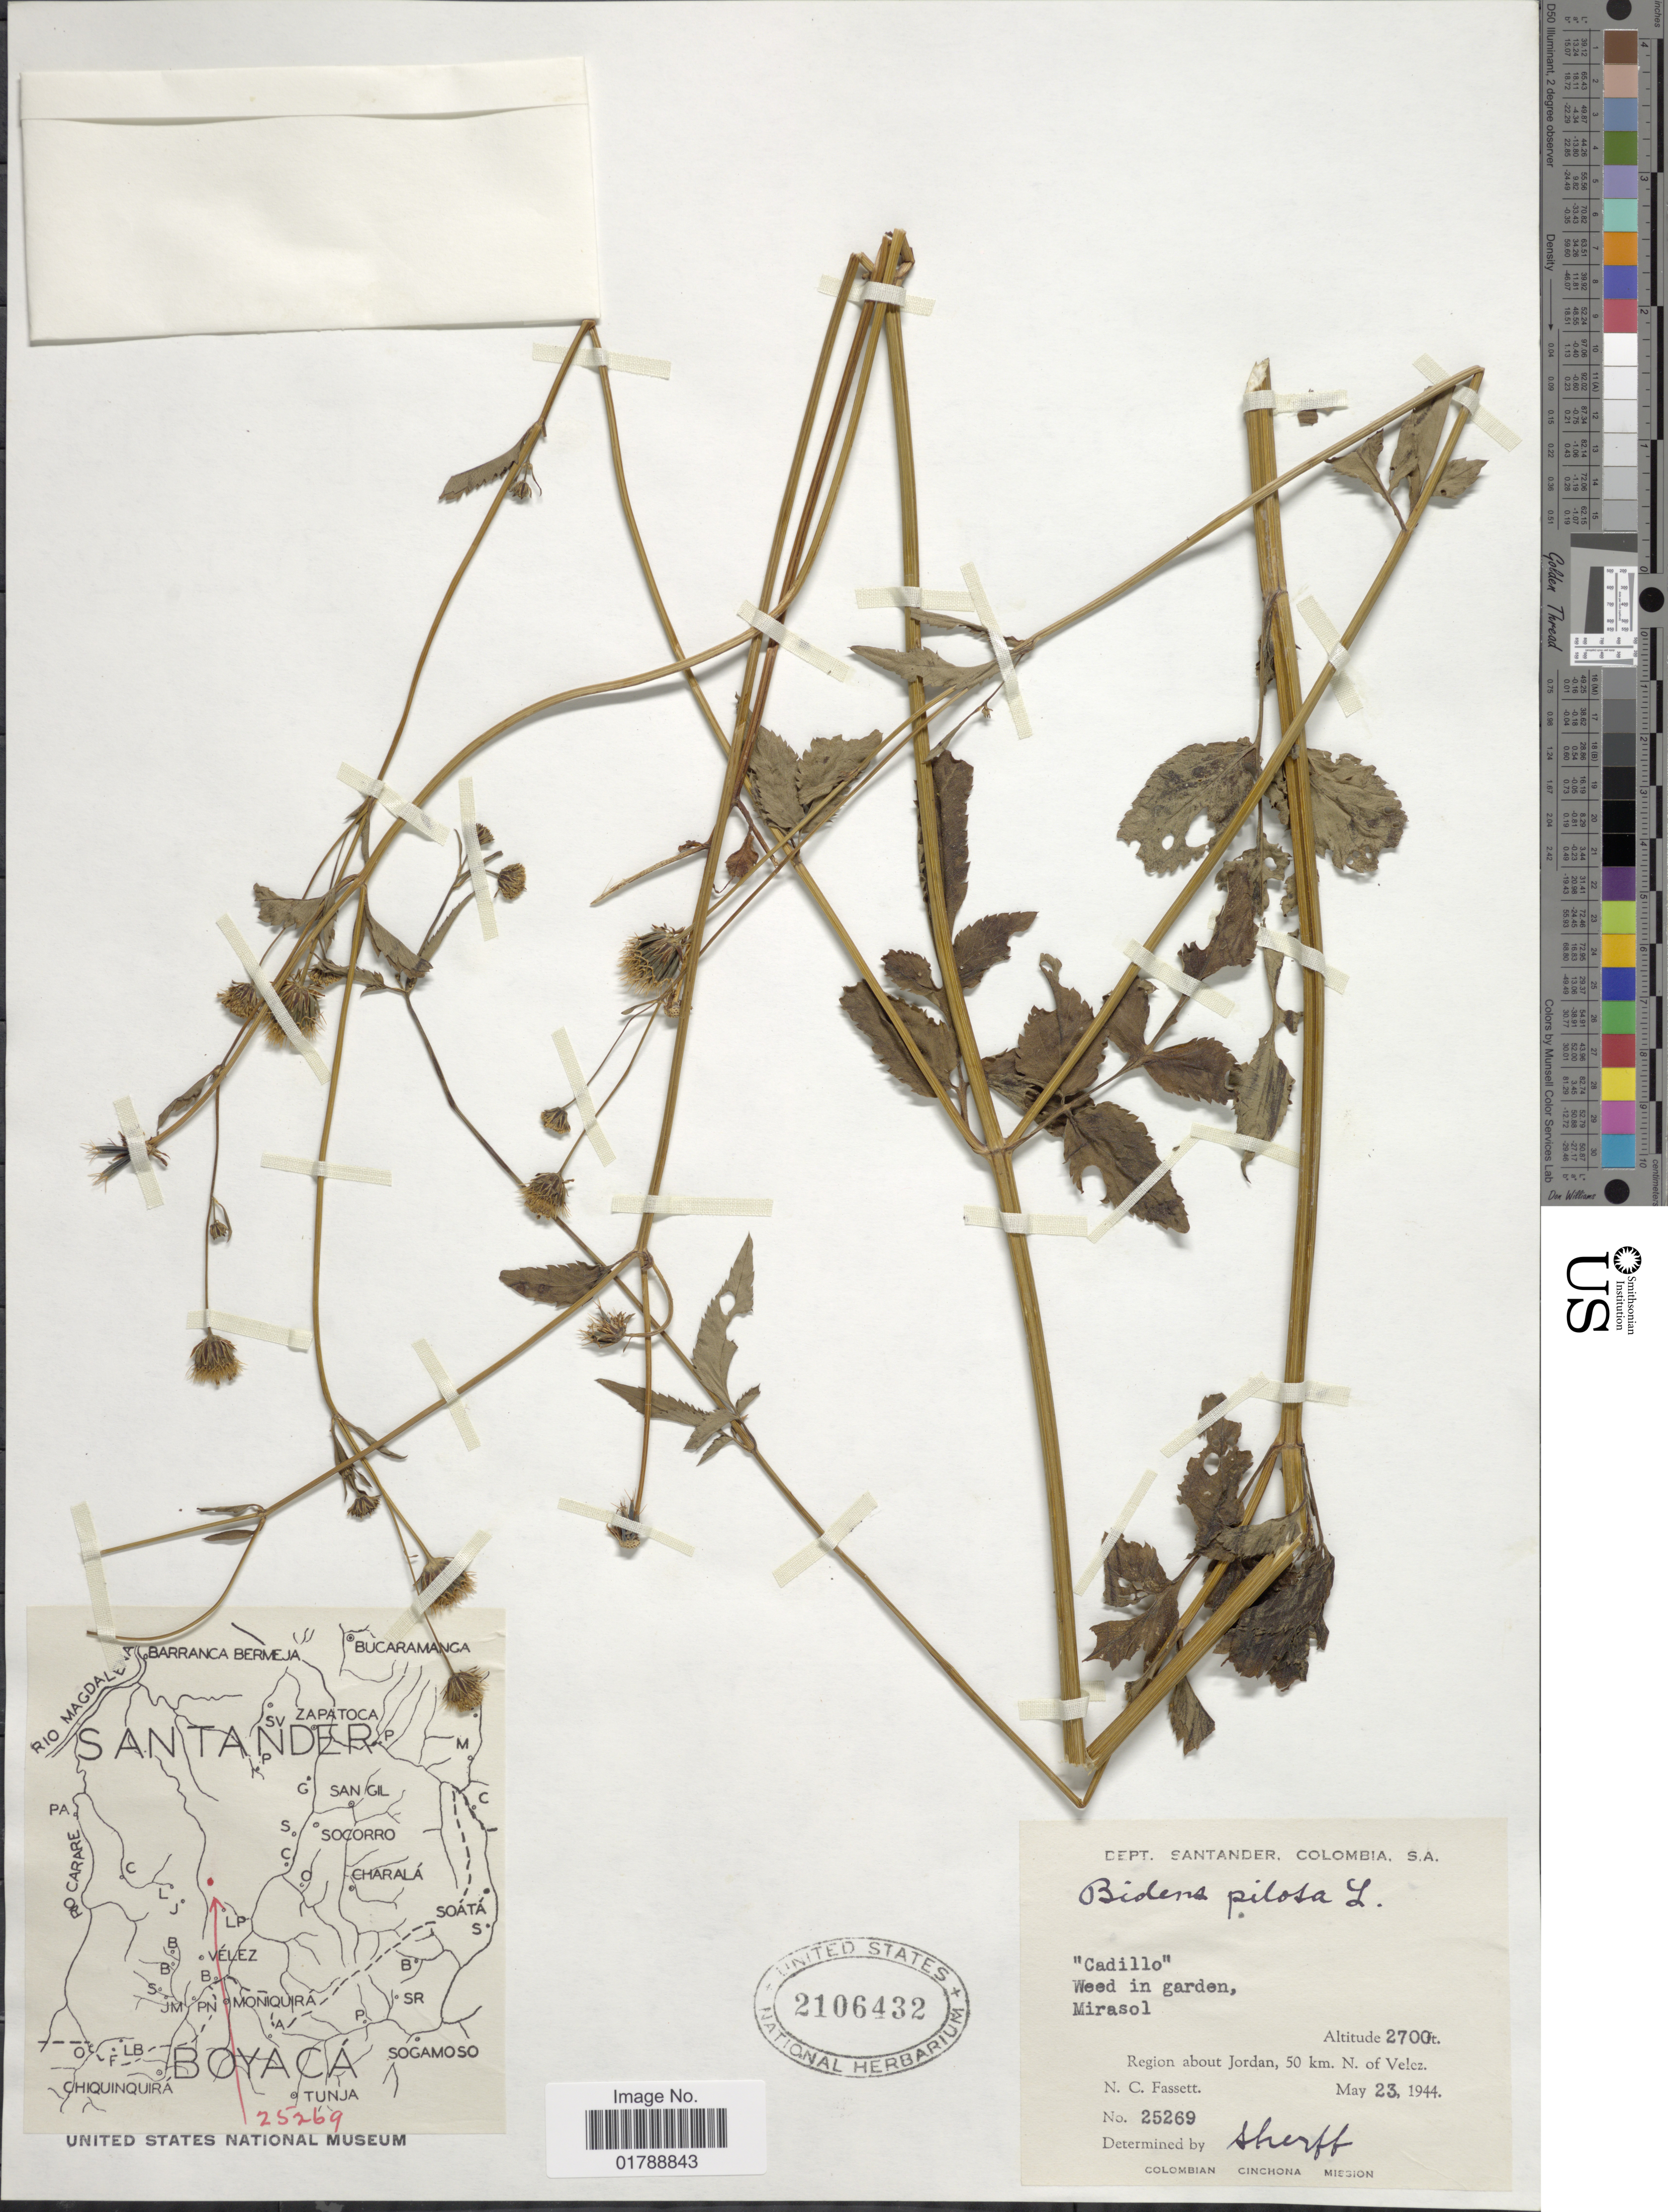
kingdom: Plantae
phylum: Tracheophyta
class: Magnoliopsida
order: Asterales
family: Asteraceae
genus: Bidens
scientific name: Bidens pilosa var. radiata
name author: (Sch. Bip.) J.A. Schmidt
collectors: N. C. Fassett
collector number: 25269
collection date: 1944-05-23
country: Colombia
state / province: Santander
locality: Mirasol. region about Jordan, 50 km. N. of Velez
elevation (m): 823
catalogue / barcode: US 2106432